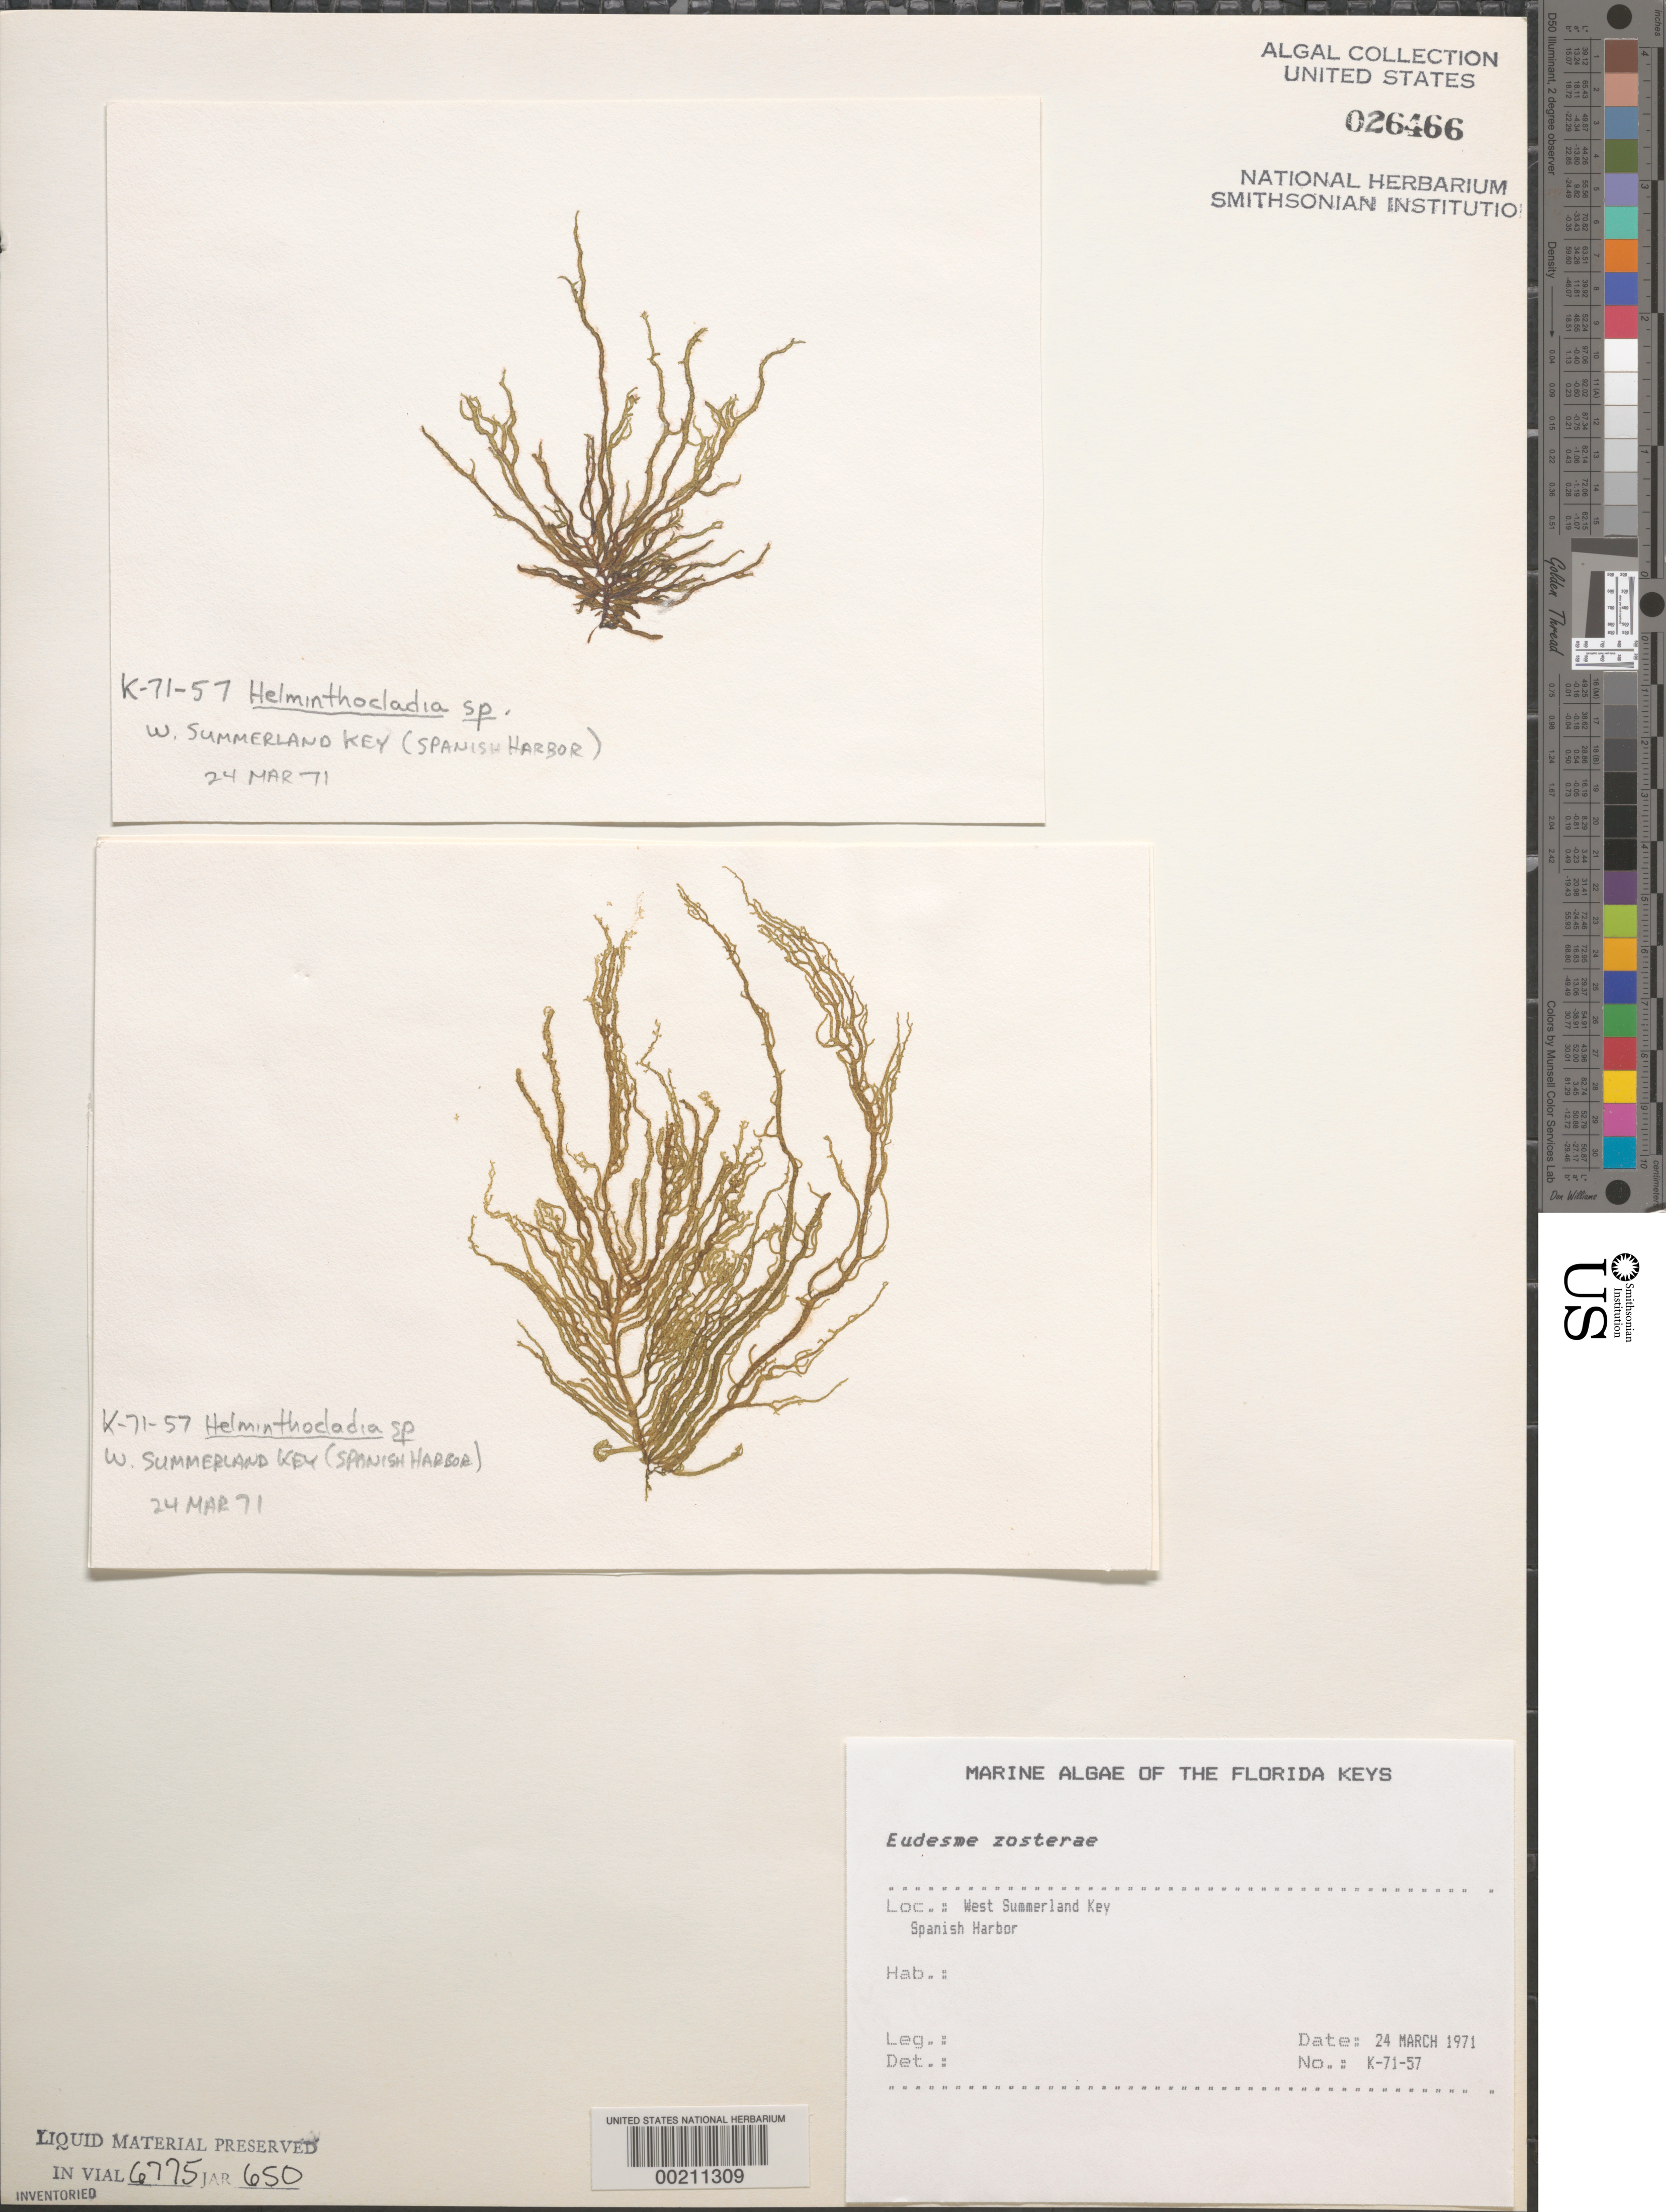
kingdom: Chromista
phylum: Ochrophyta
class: Phaeophyceae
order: Ectocarpales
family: Chordariaceae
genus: Cladosiphon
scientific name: Cladosiphon zosterae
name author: (J. Agardh) Kylin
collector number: K-71-57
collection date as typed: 24 Mar 1971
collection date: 1971-03-24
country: United States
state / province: Florida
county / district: Monroe County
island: West Summerland Key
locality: Spanish Harbor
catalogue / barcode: US 26466